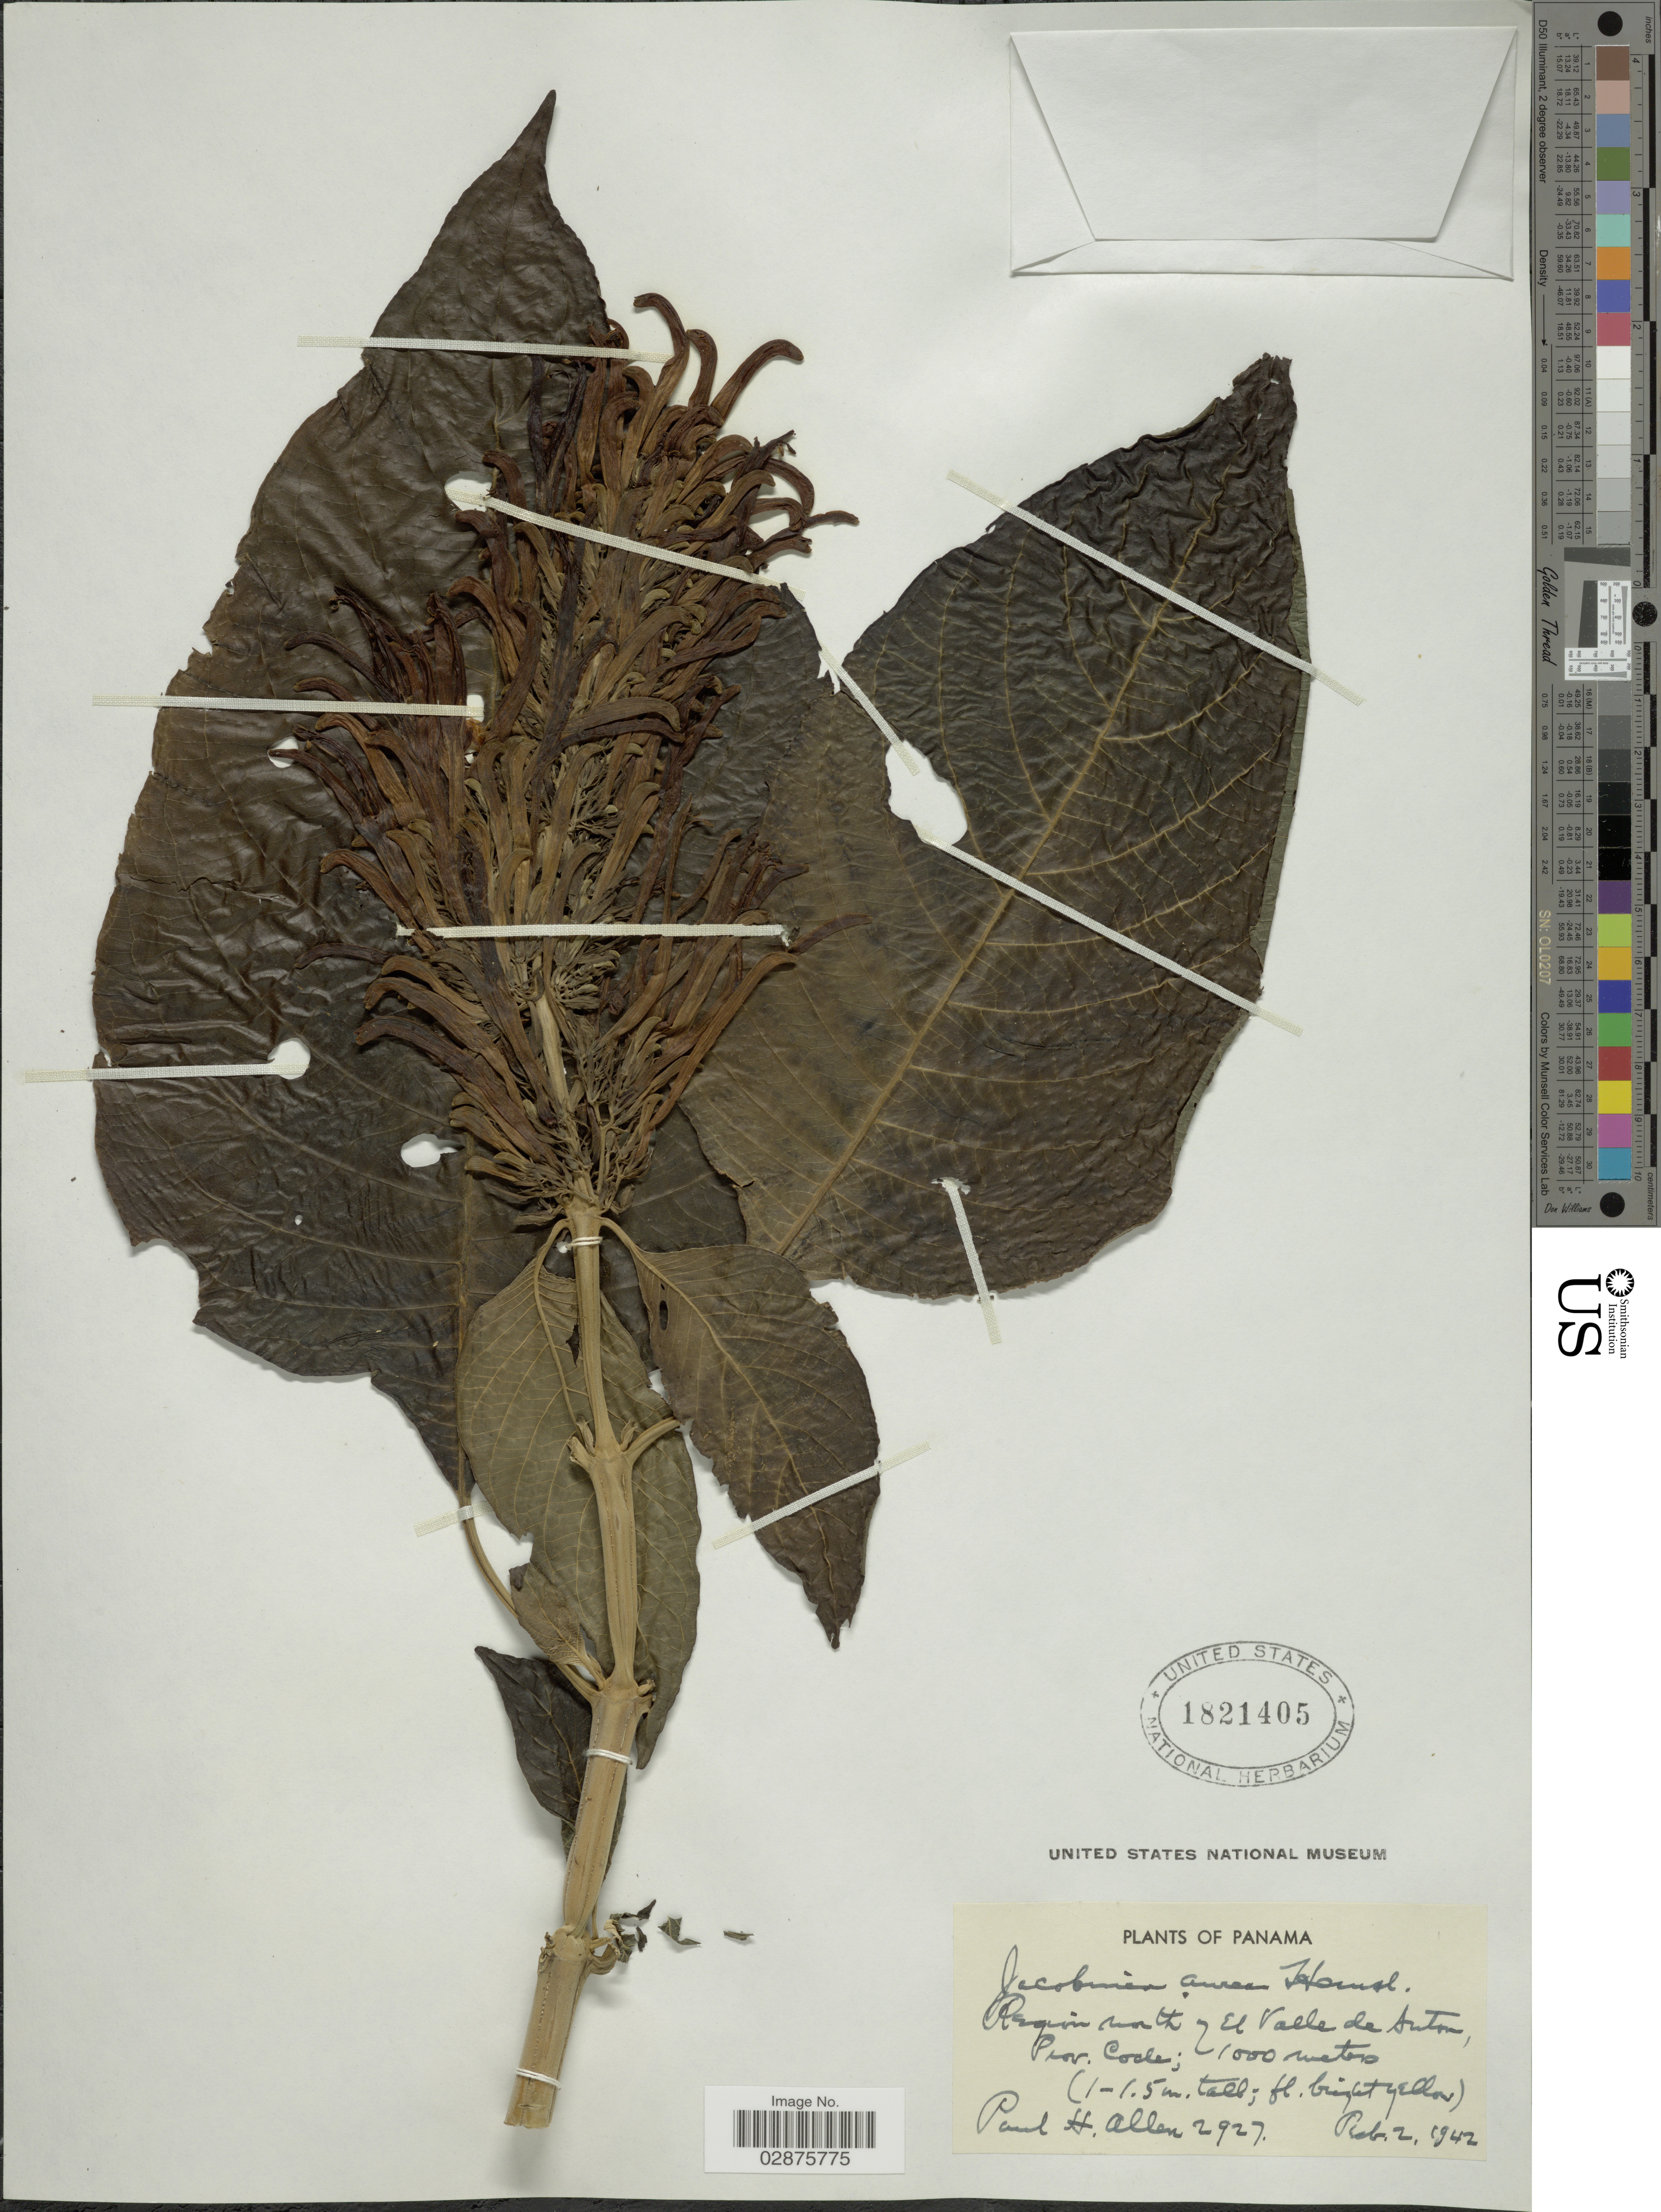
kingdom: Plantae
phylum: Tracheophyta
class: Magnoliopsida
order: Lamiales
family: Acanthaceae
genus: Justicia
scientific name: Justicia aurea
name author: Schltdl.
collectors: P. H. Allen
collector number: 2927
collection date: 1942-02-02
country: Panama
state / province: Coclé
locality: Region north of El Valle de Anton.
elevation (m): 1000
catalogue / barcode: US 1821405